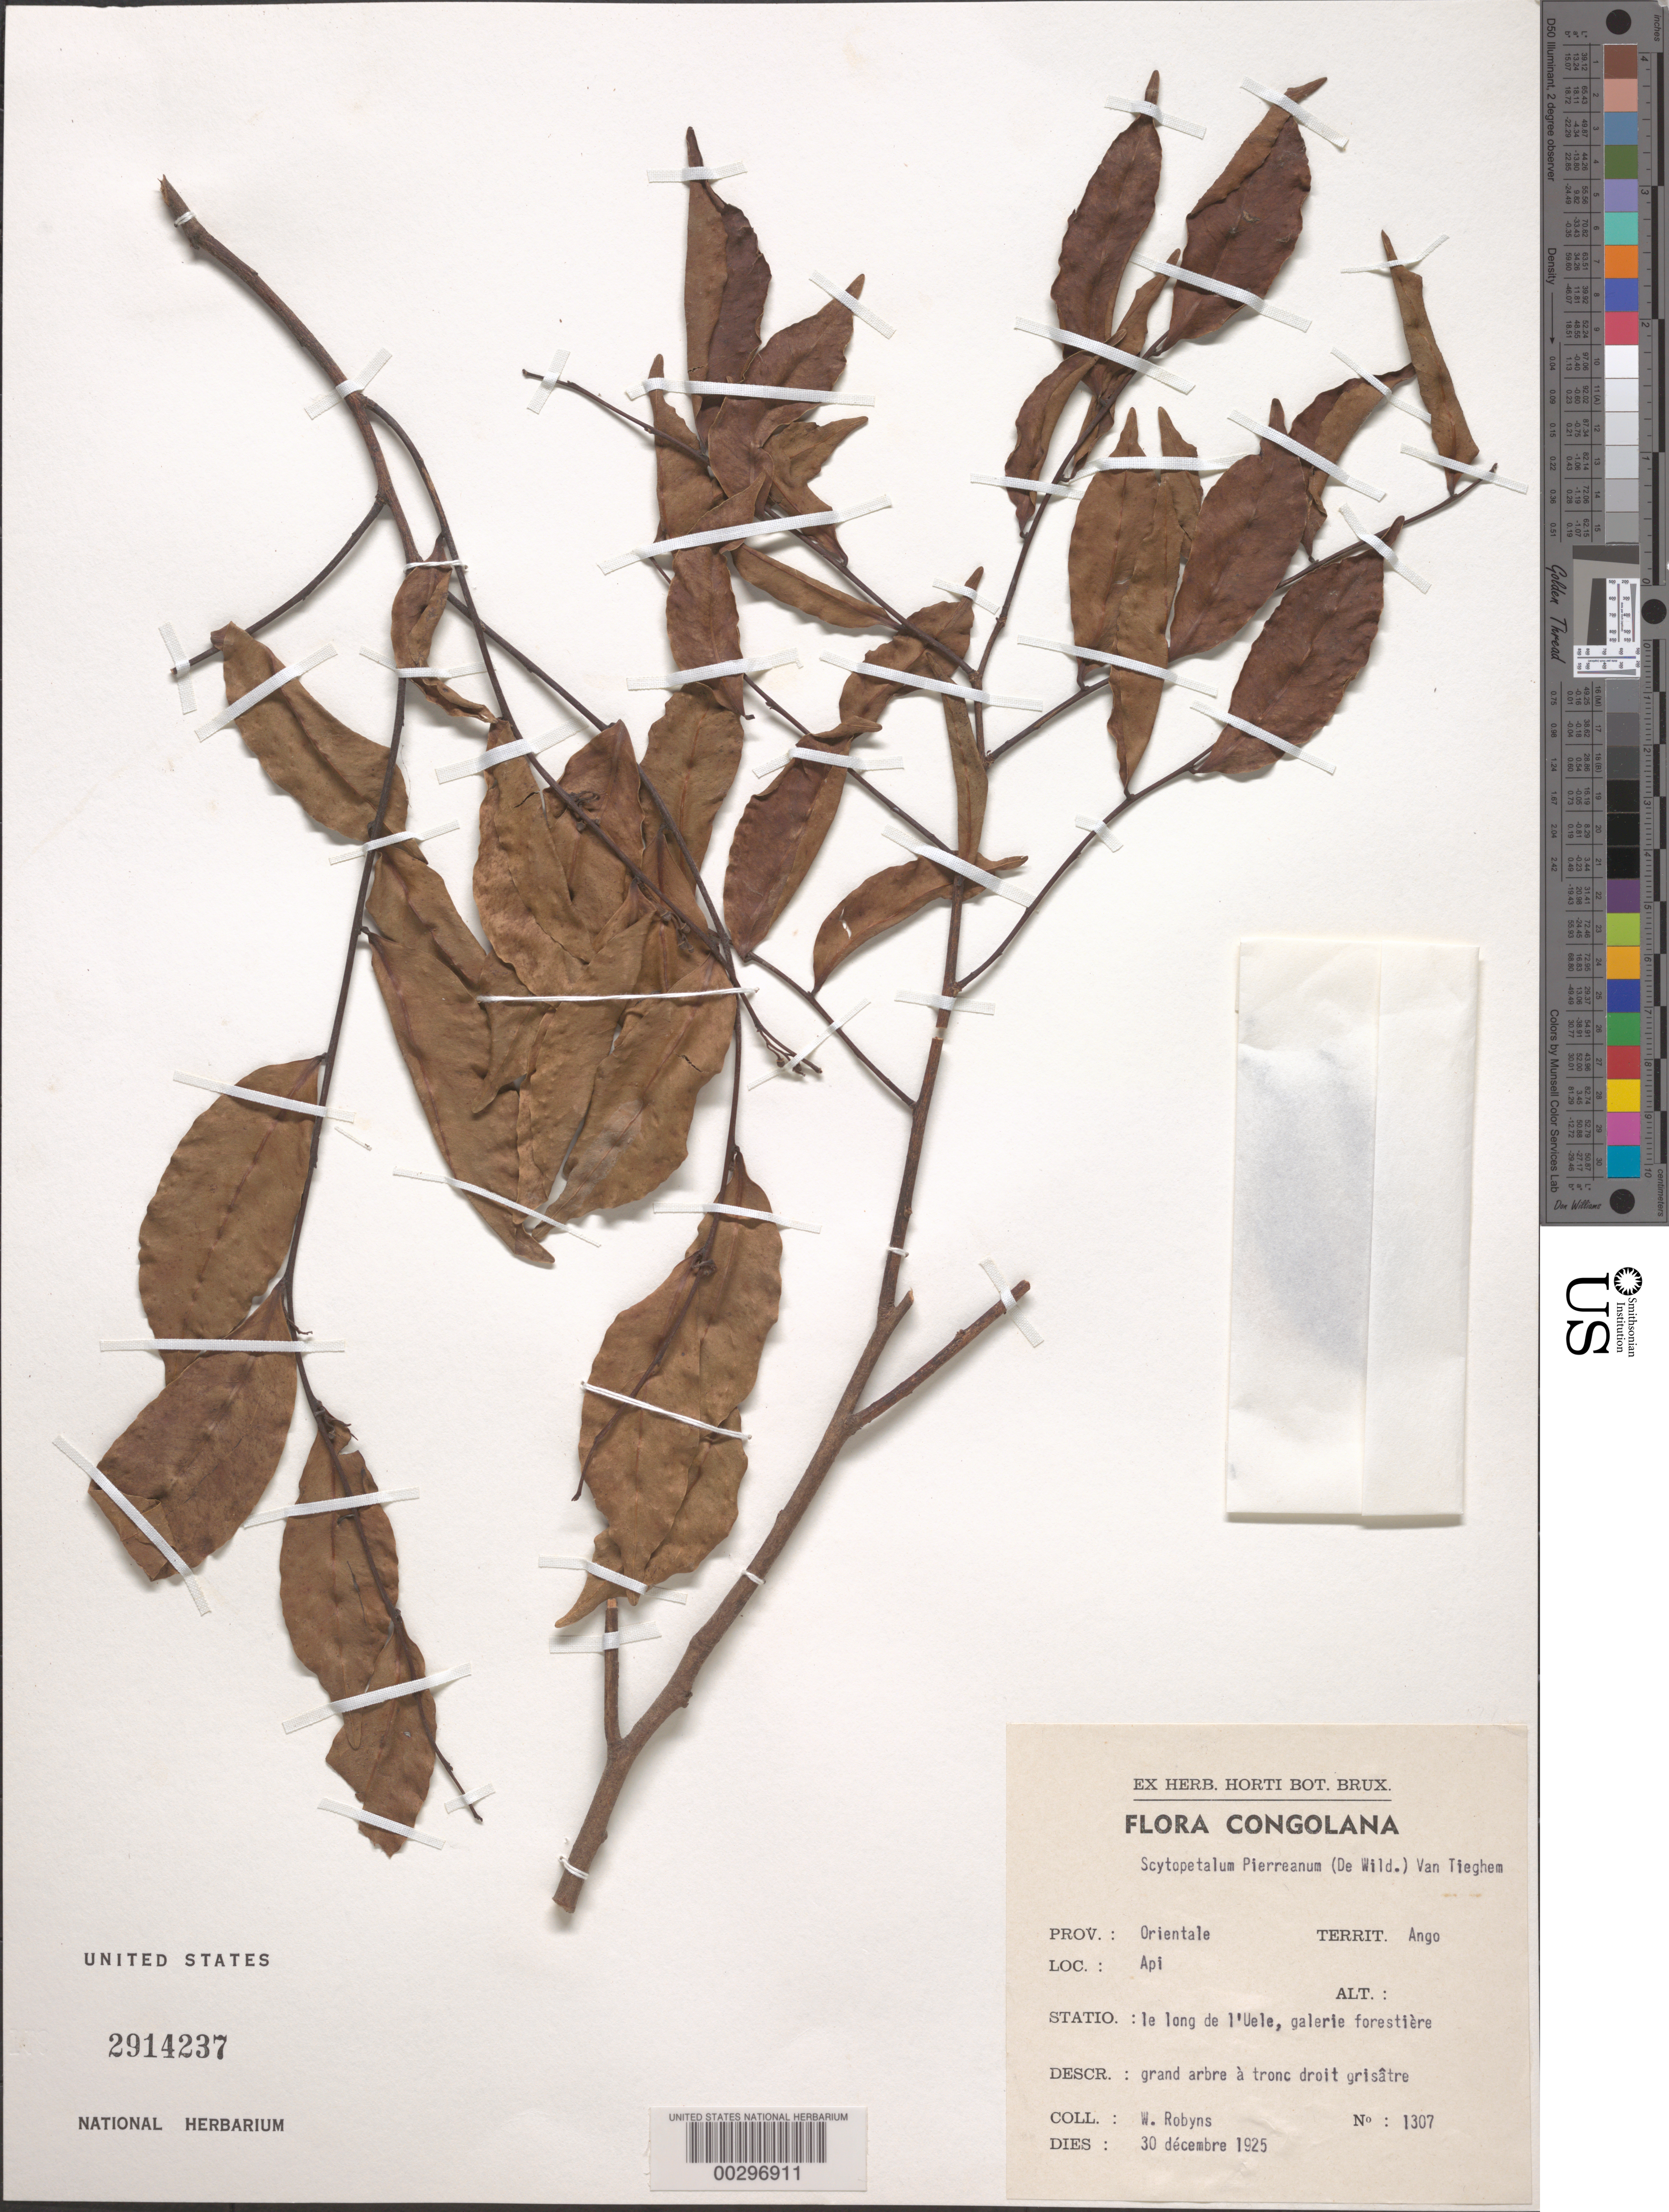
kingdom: Plantae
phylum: Tracheophyta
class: Magnoliopsida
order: Ericales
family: Lecythidaceae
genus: Scytopetalum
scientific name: Scytopetalum pierreanum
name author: (De Wild.) Tiegh.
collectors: F. Robyns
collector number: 1307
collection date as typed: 30 Dec 1925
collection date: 1925-12-30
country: Congo, Democratic Republic of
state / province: Kasaï-Oriental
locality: Ango terr., api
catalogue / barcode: US 2914237